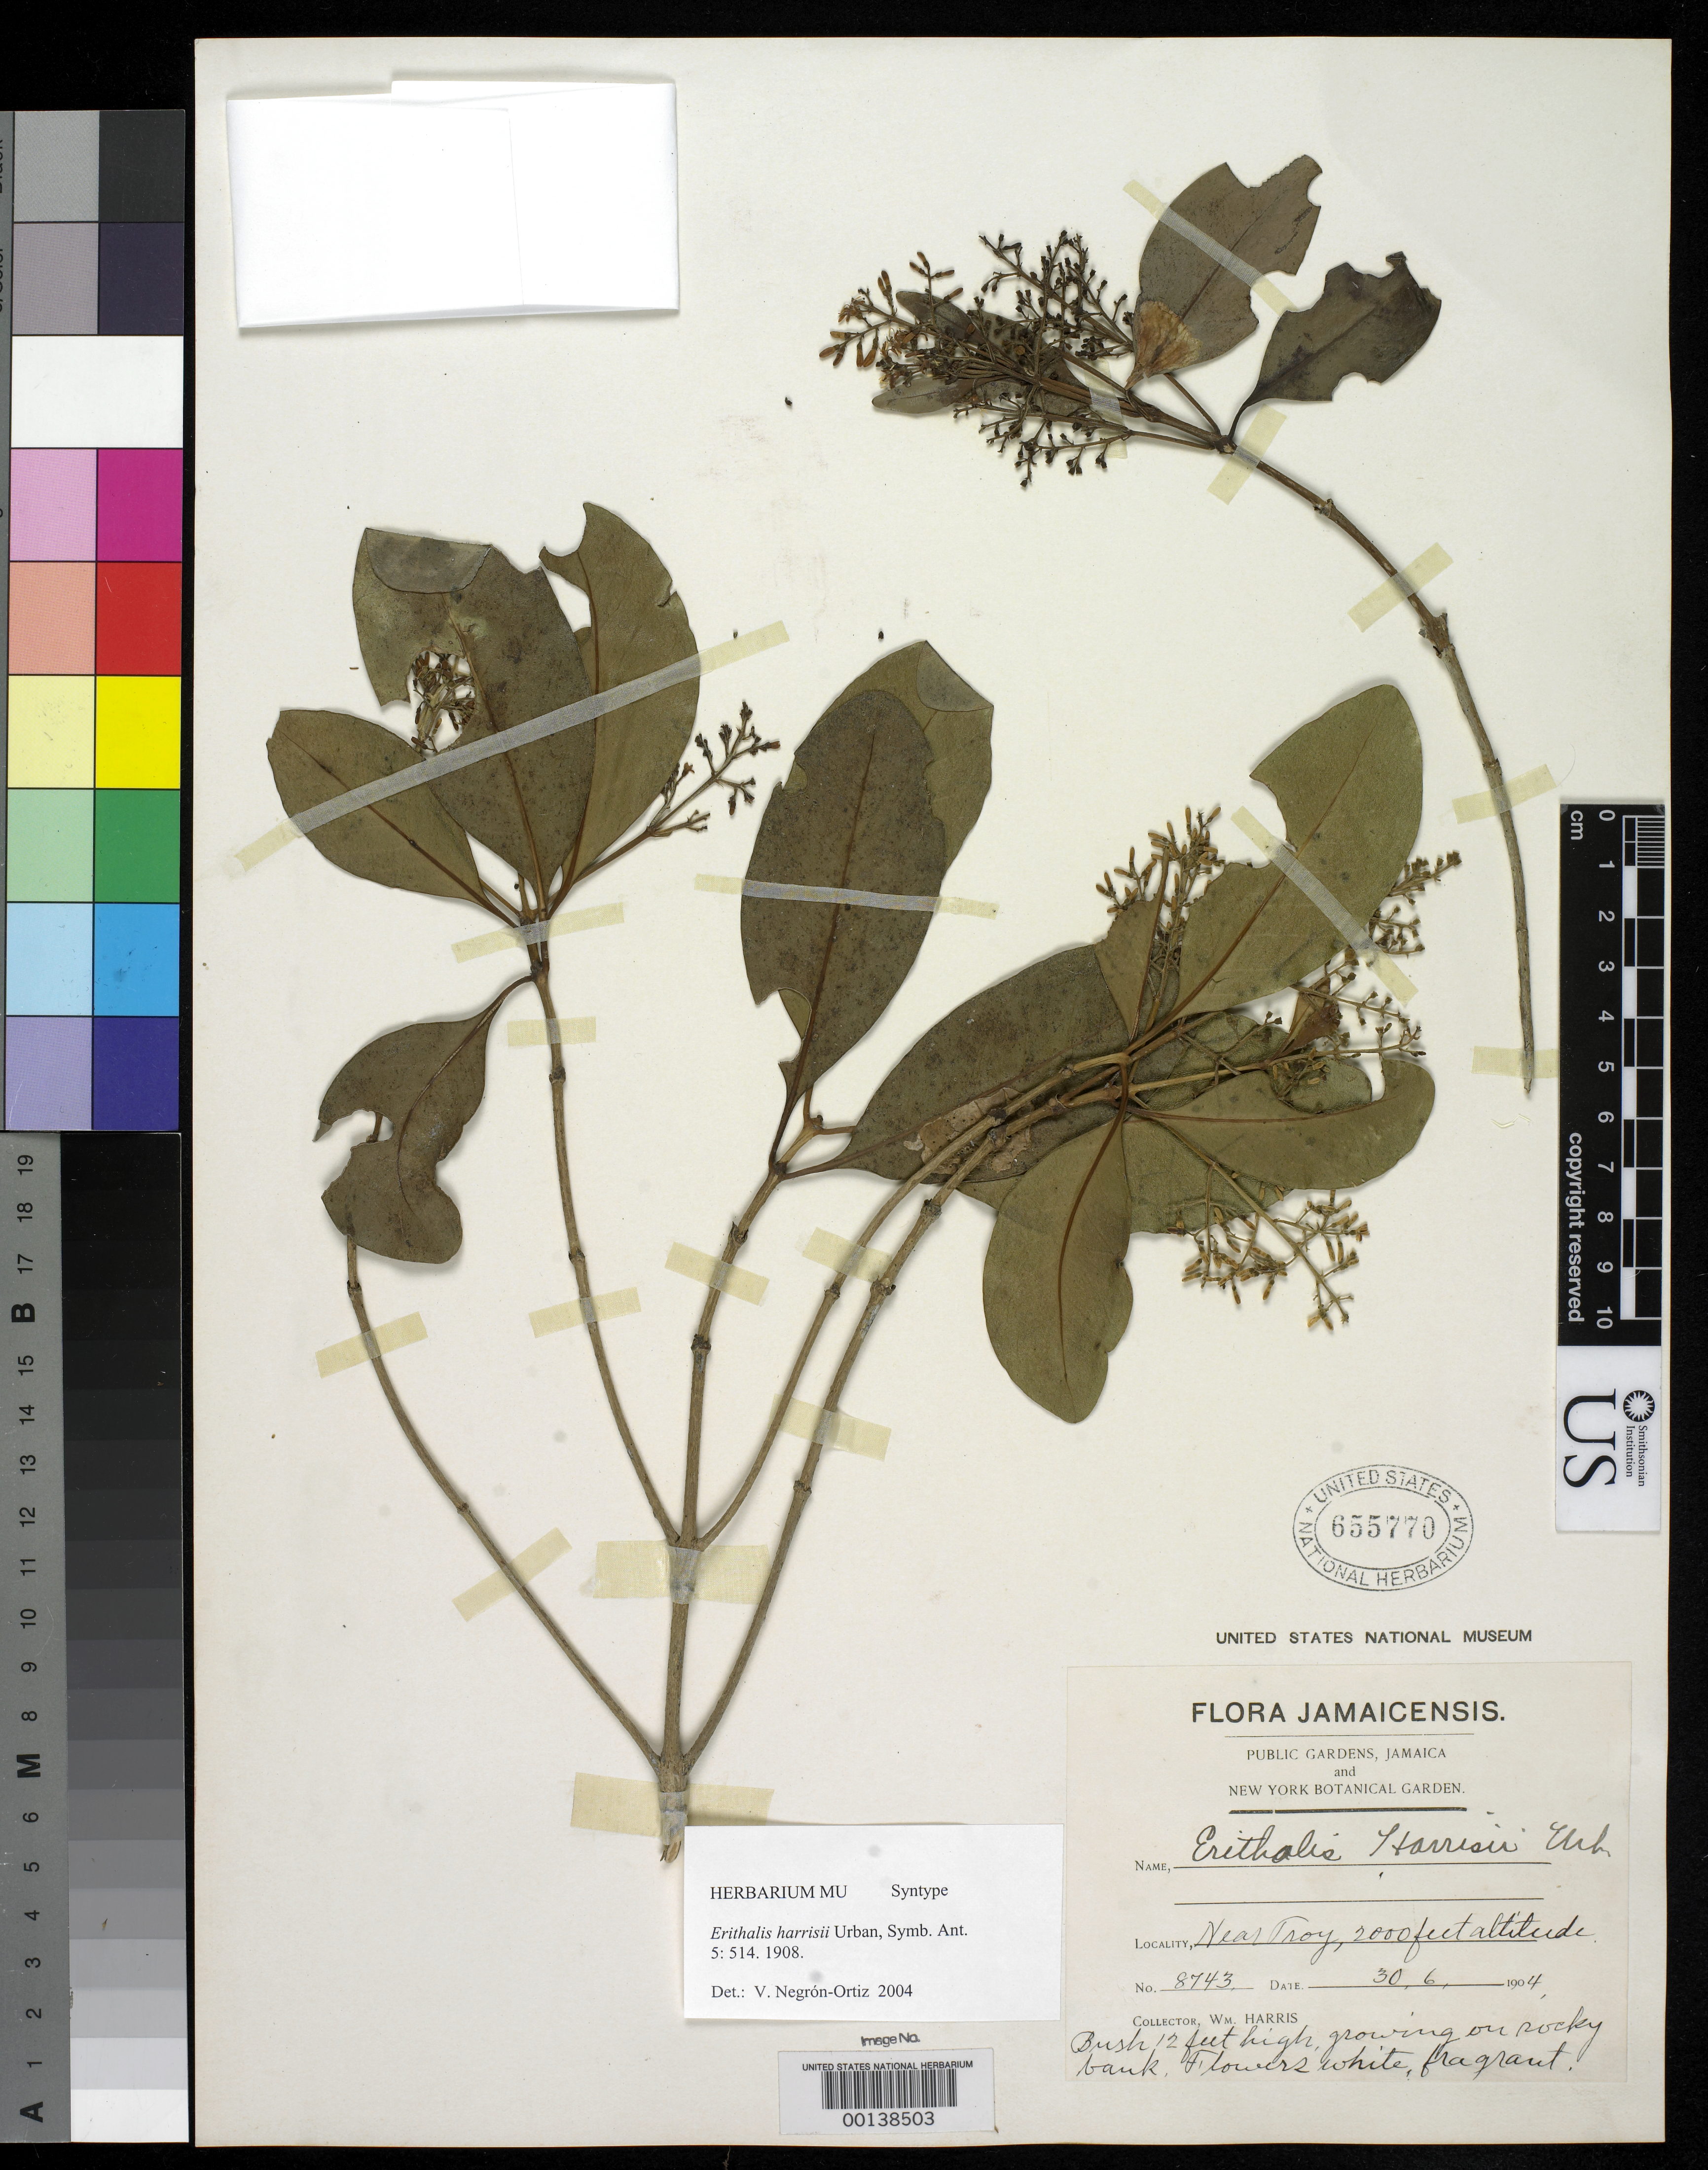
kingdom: Plantae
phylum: Tracheophyta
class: Magnoliopsida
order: Gentianales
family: Rubiaceae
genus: Erithalis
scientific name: Erithalis harrisii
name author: Urb.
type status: Syntype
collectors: W. H. Harris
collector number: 8743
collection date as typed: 20 Jun 1904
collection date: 1904-06-20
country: Jamaica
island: Greater Antilles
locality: Troy.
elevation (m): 660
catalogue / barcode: US 655770